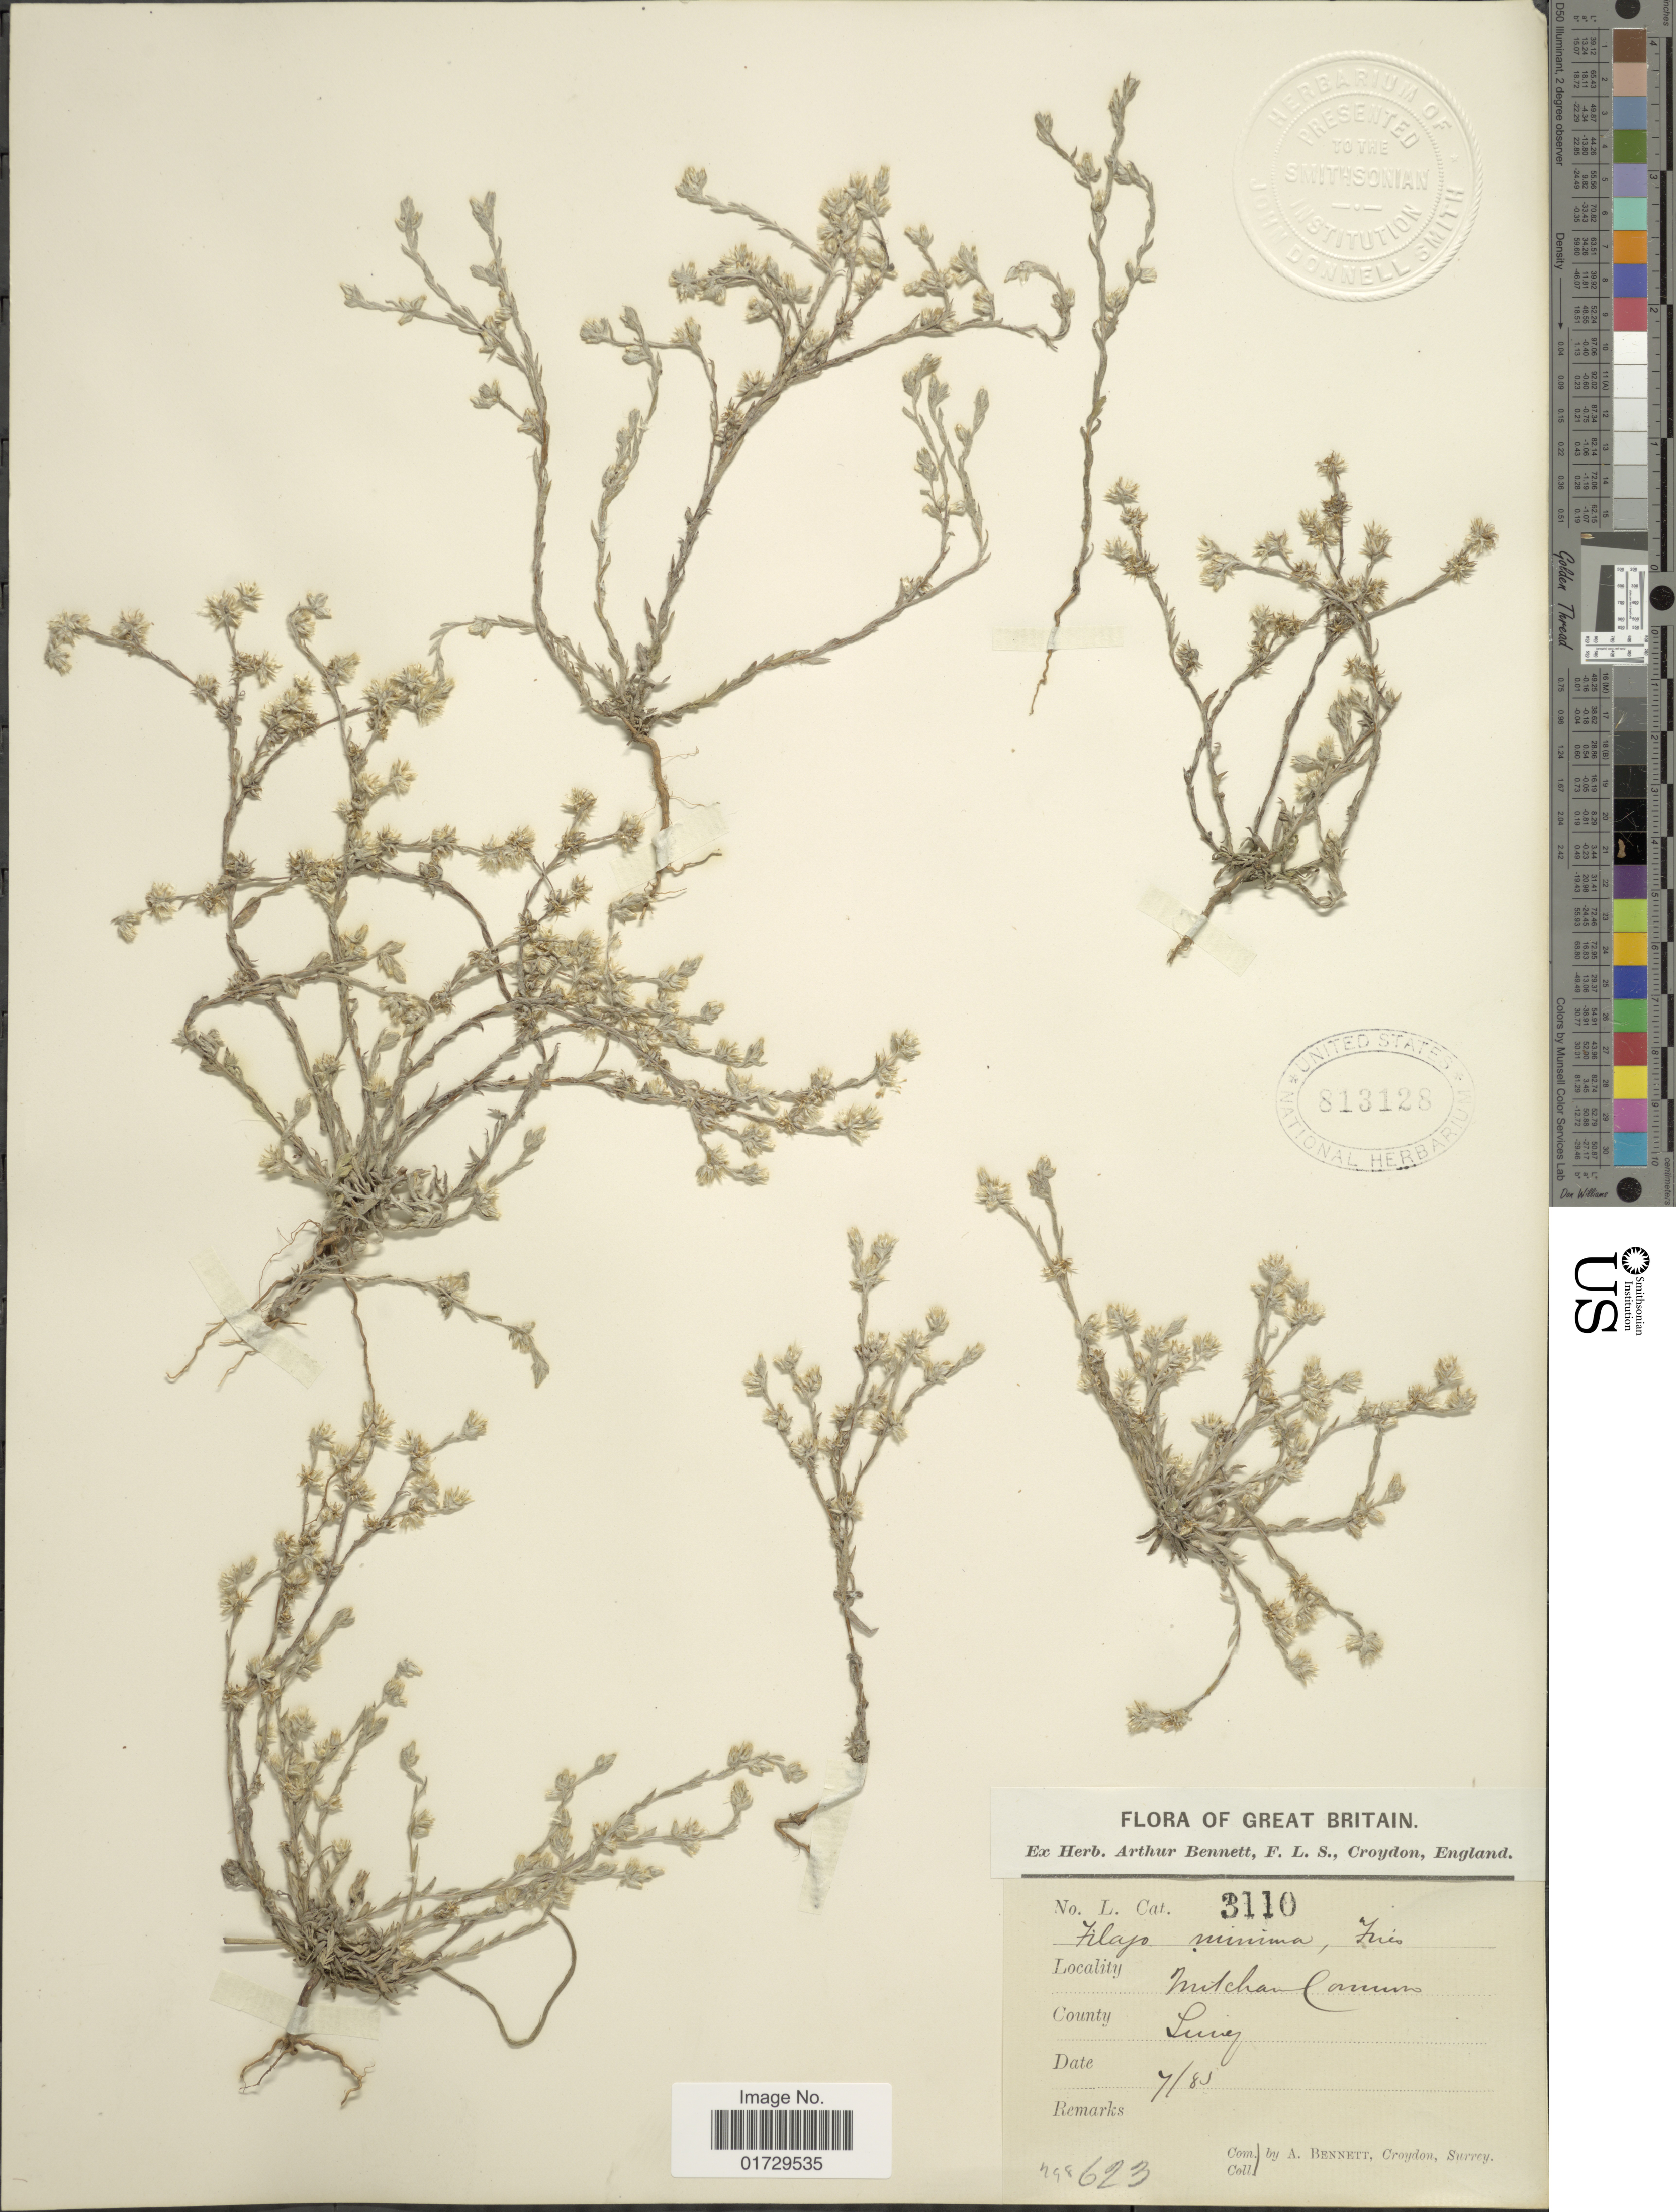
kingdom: Plantae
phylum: Tracheophyta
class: Magnoliopsida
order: Asterales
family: Asteraceae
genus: Filago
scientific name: Filago minima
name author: (Sm.) Pers.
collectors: A. Bennett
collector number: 3110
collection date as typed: Transcribed d/m/y: /7/85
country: United Kingdom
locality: County Surrey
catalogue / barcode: US 813128